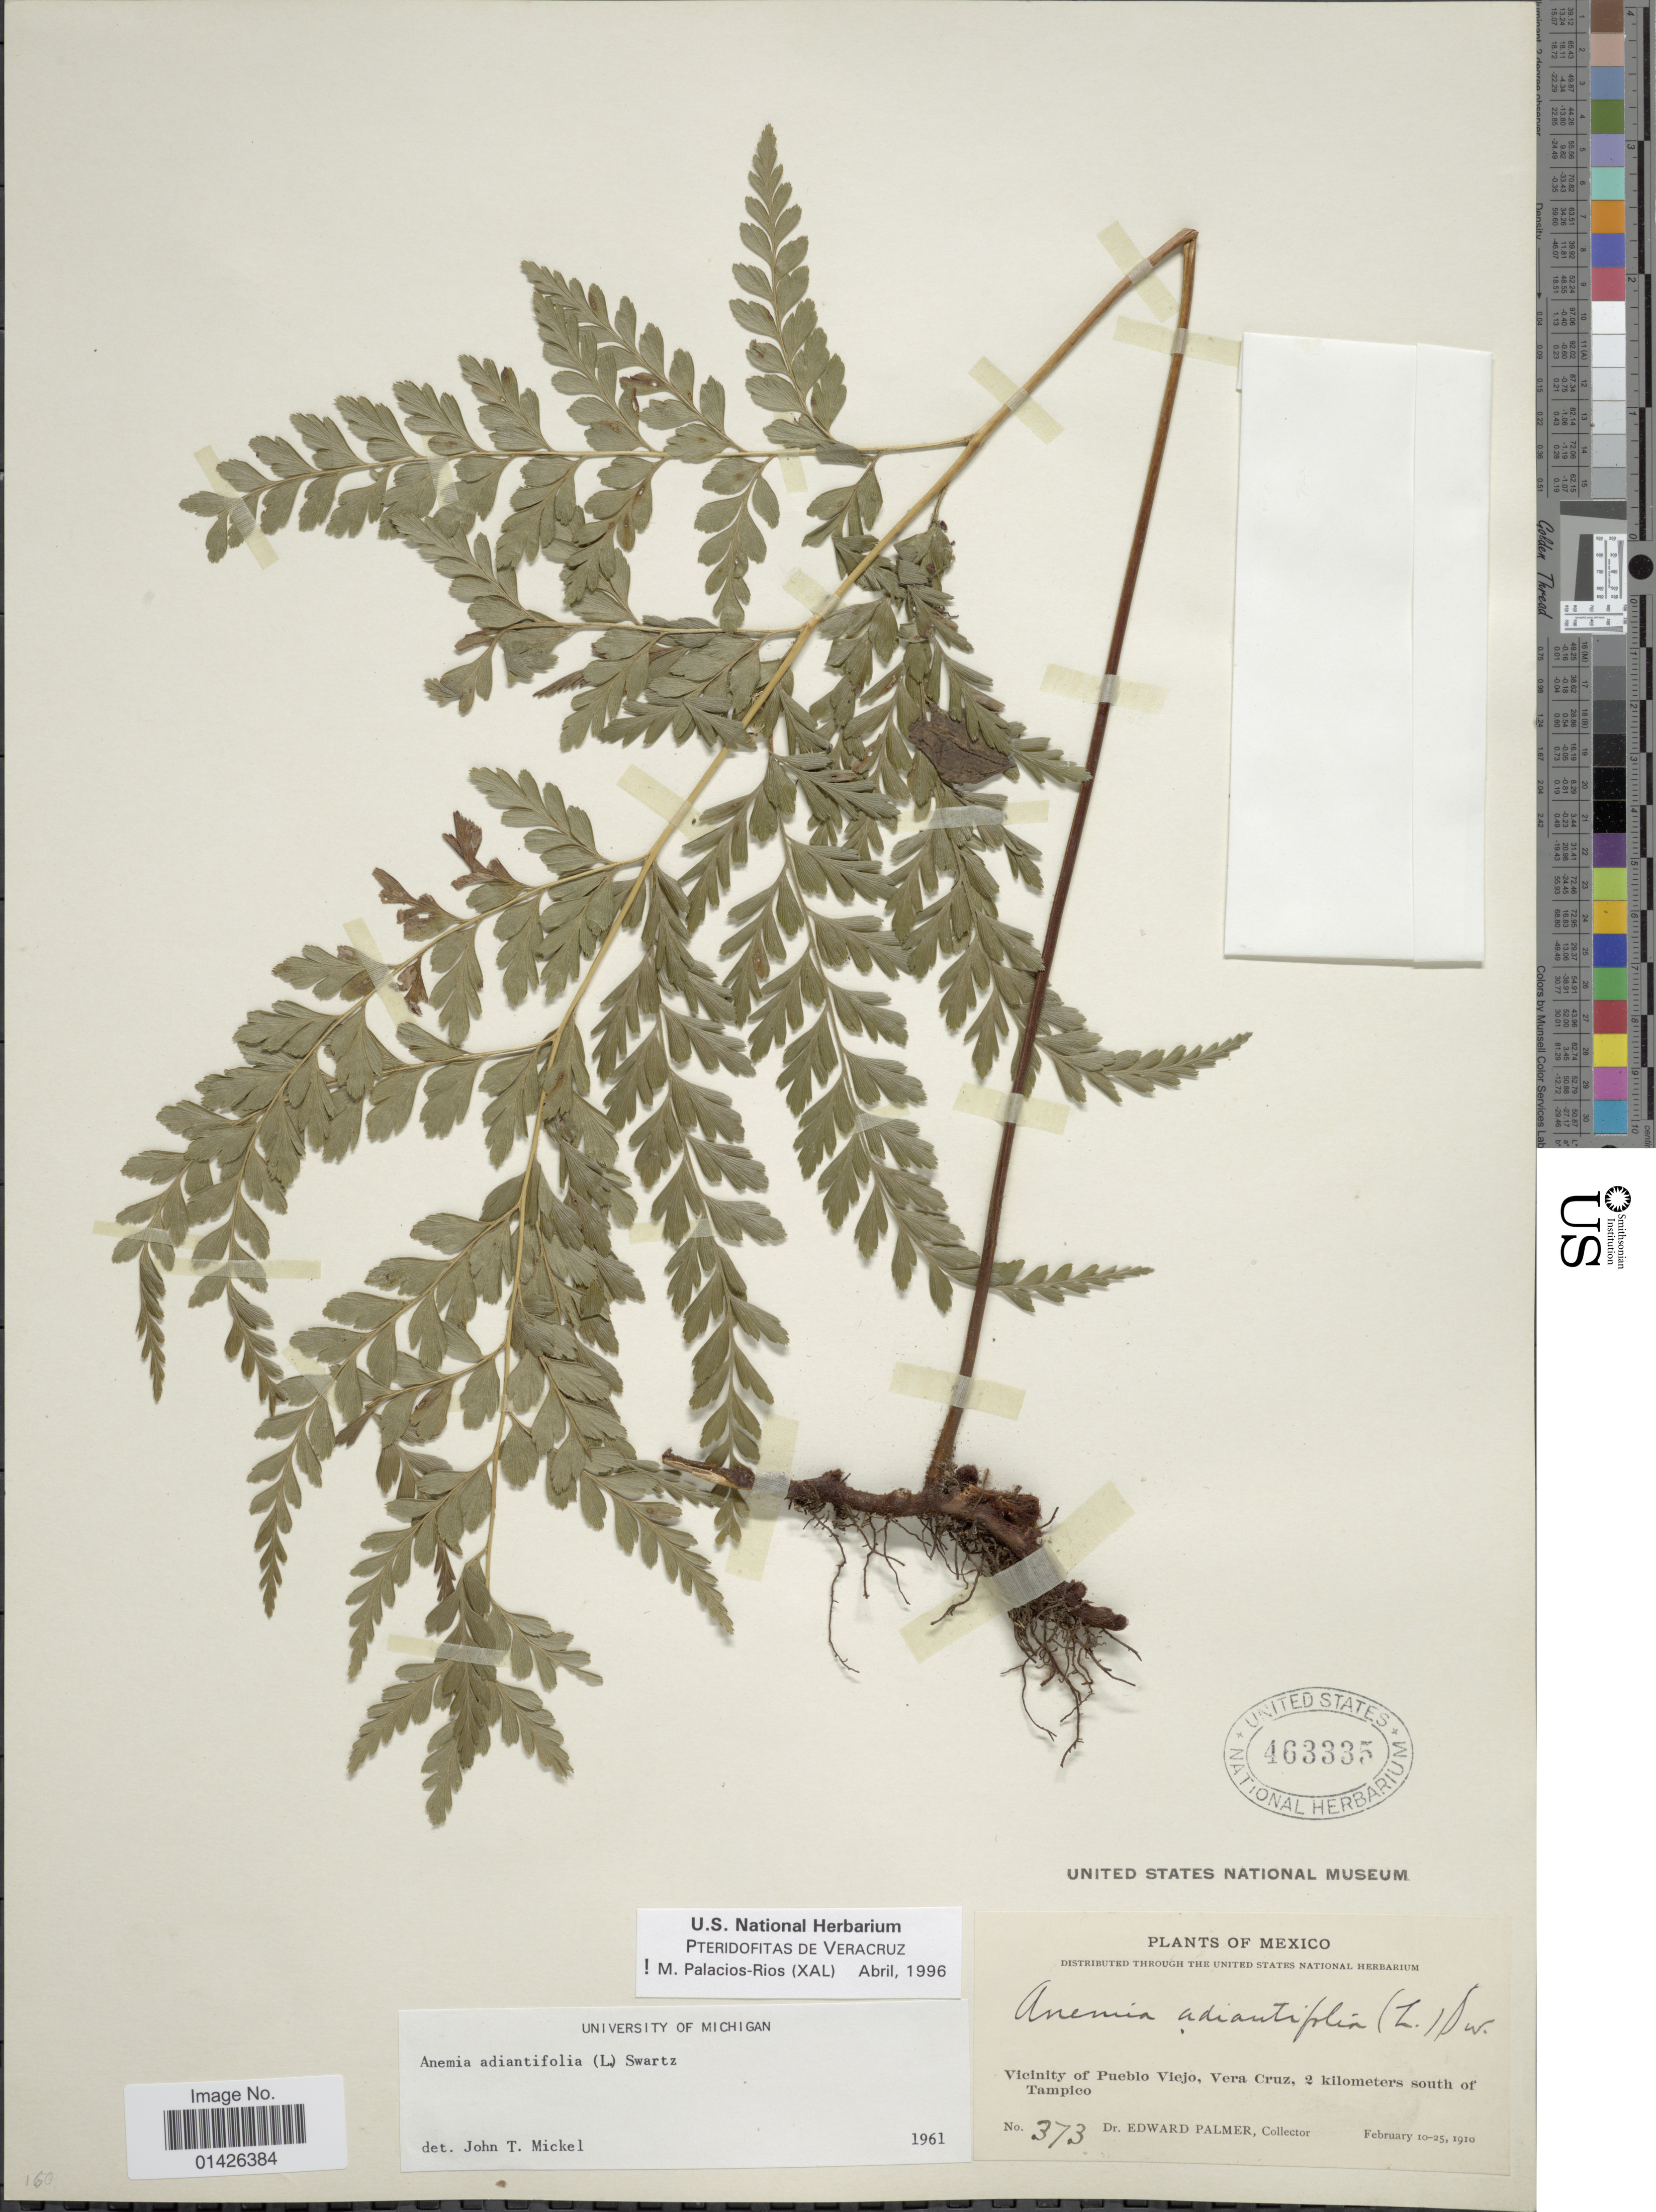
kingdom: Plantae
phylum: Tracheophyta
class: Polypodiopsida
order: Schizaeales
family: Anemiaceae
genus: Anemia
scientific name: Anemia adiantifolia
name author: (L.) Sw.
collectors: E. Palmer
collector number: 373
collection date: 1910-02-10/1910-02-25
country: Mexico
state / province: Veracruz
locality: Vicinity of Pueblo Viejo, 2 kilometers south of Tampico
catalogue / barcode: US 463335